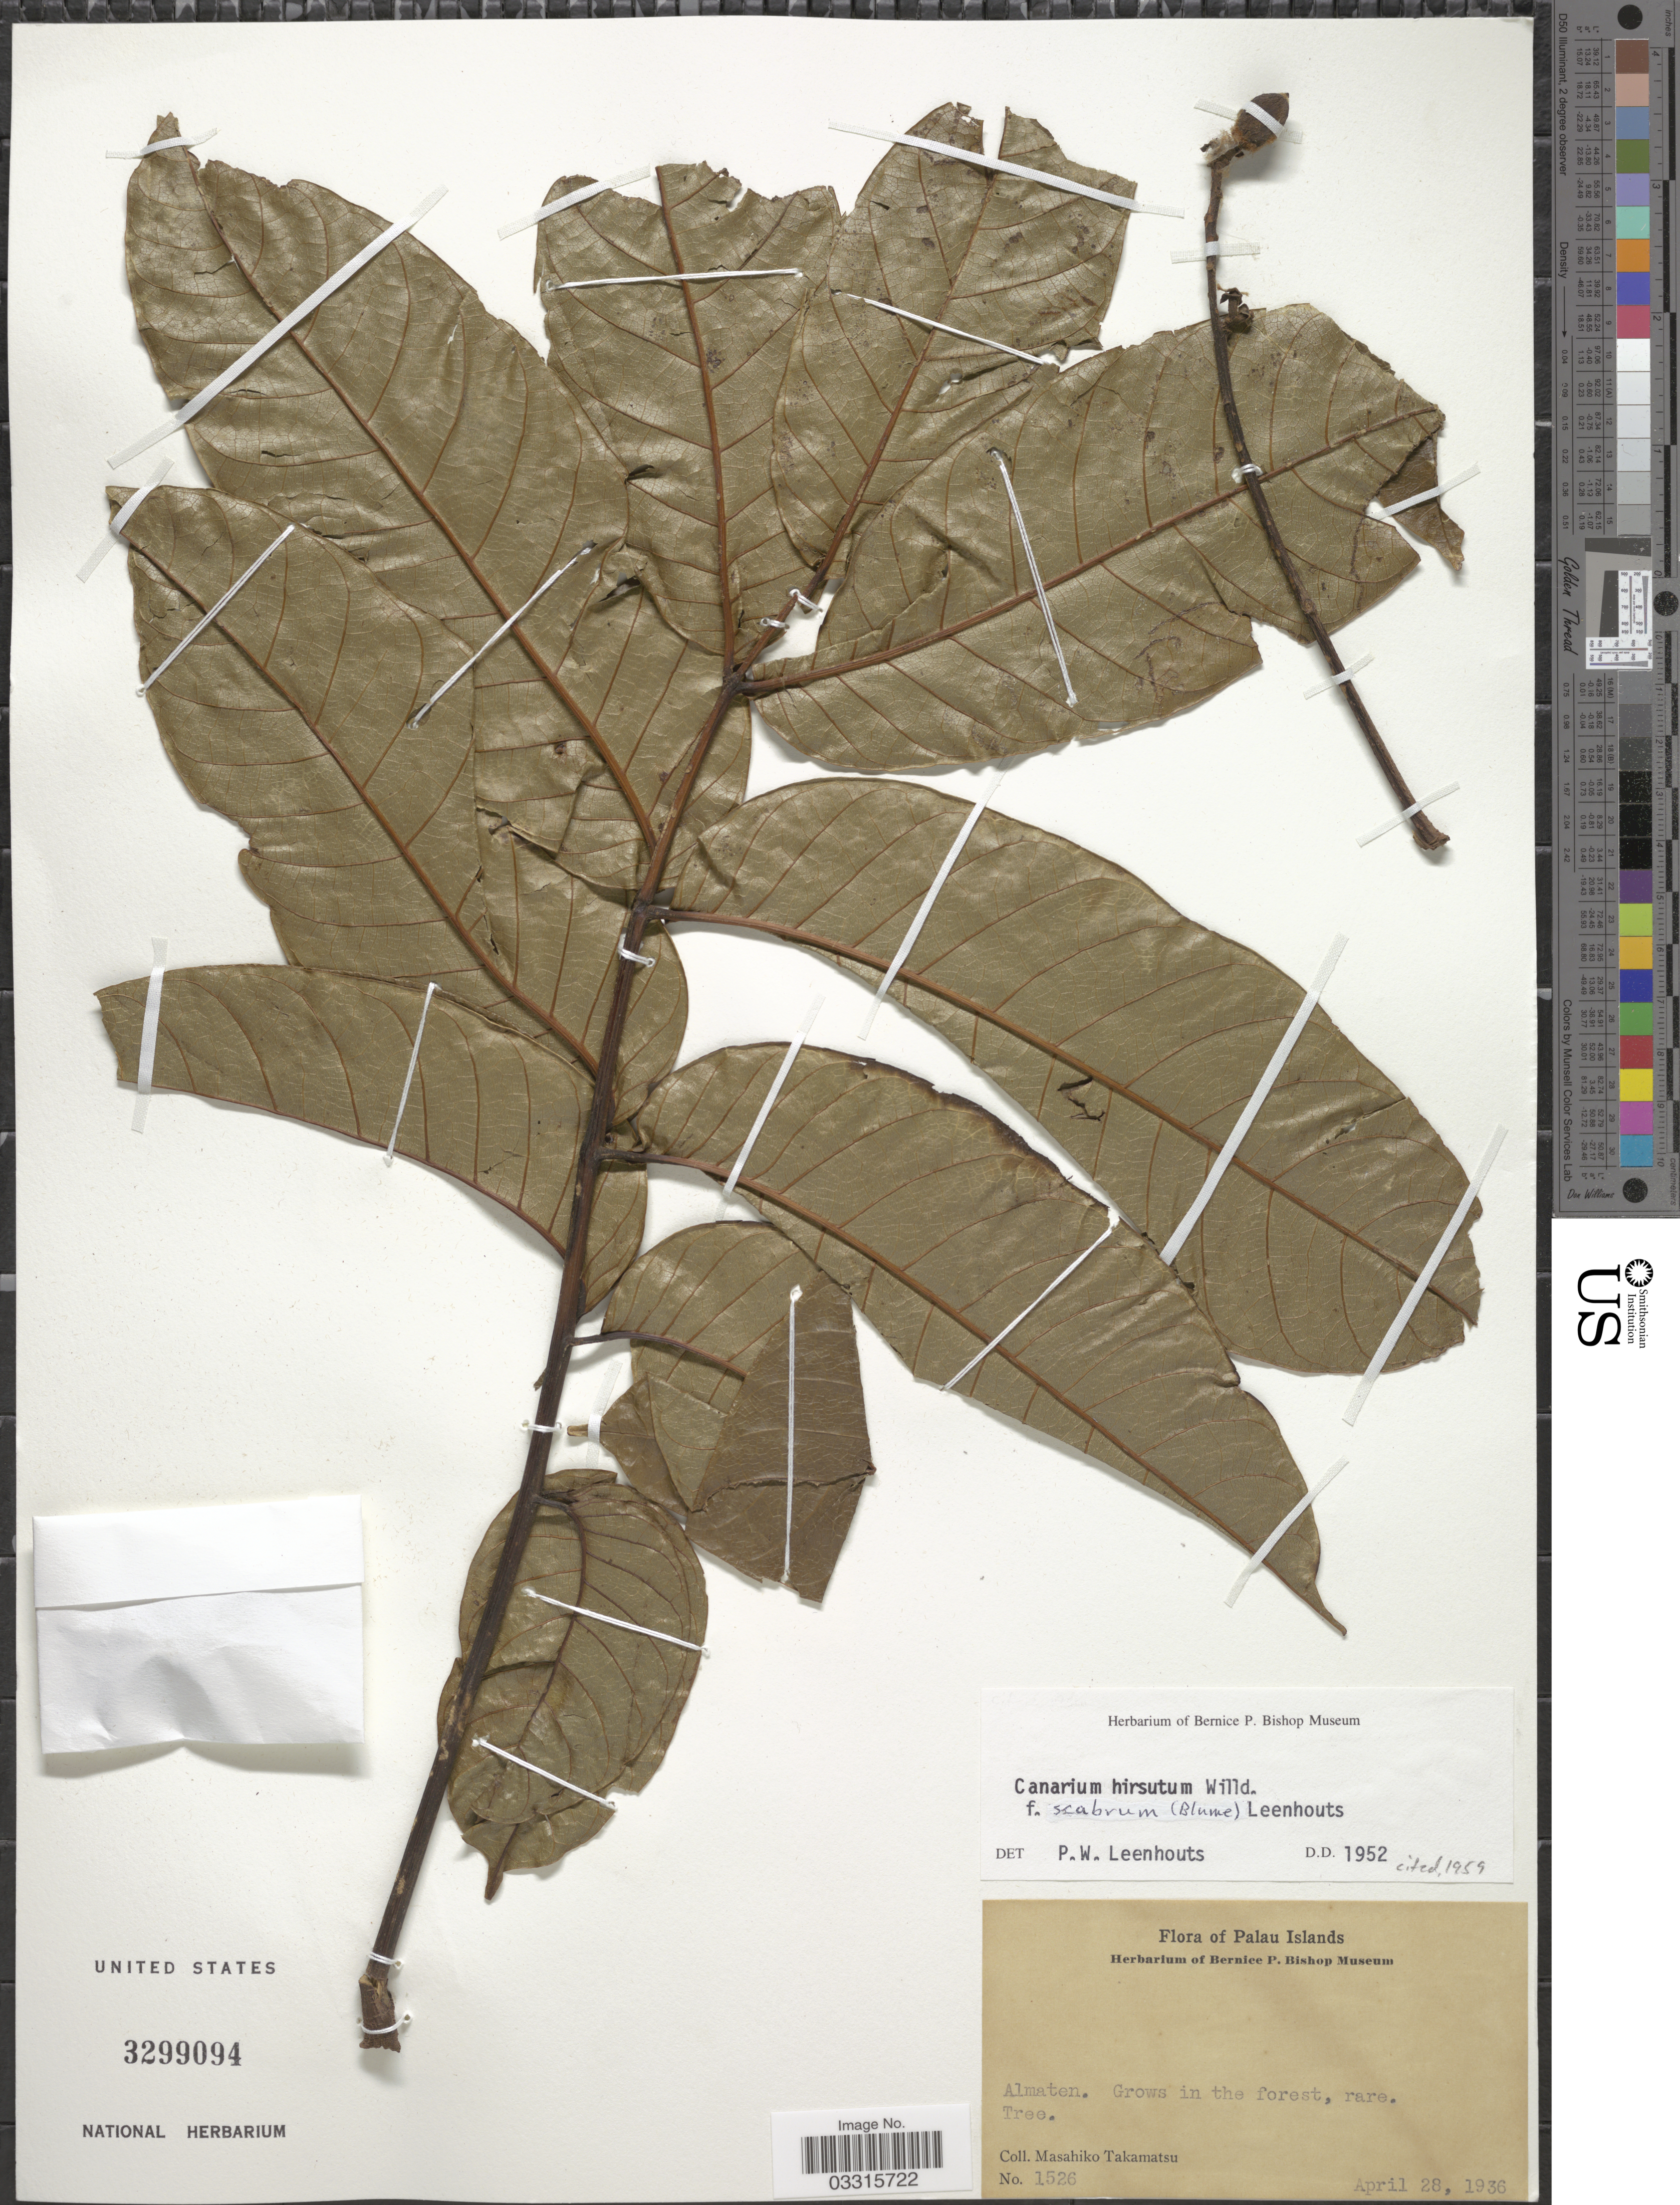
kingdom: Plantae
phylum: Tracheophyta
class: Magnoliopsida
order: Sapindales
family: Burseraceae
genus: Canarium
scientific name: Canarium hirsutum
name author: Willd.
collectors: M. Takamatsu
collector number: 1526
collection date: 1936-04-28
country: Palau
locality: Palau Islands. Almaten.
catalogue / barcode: US 3299094